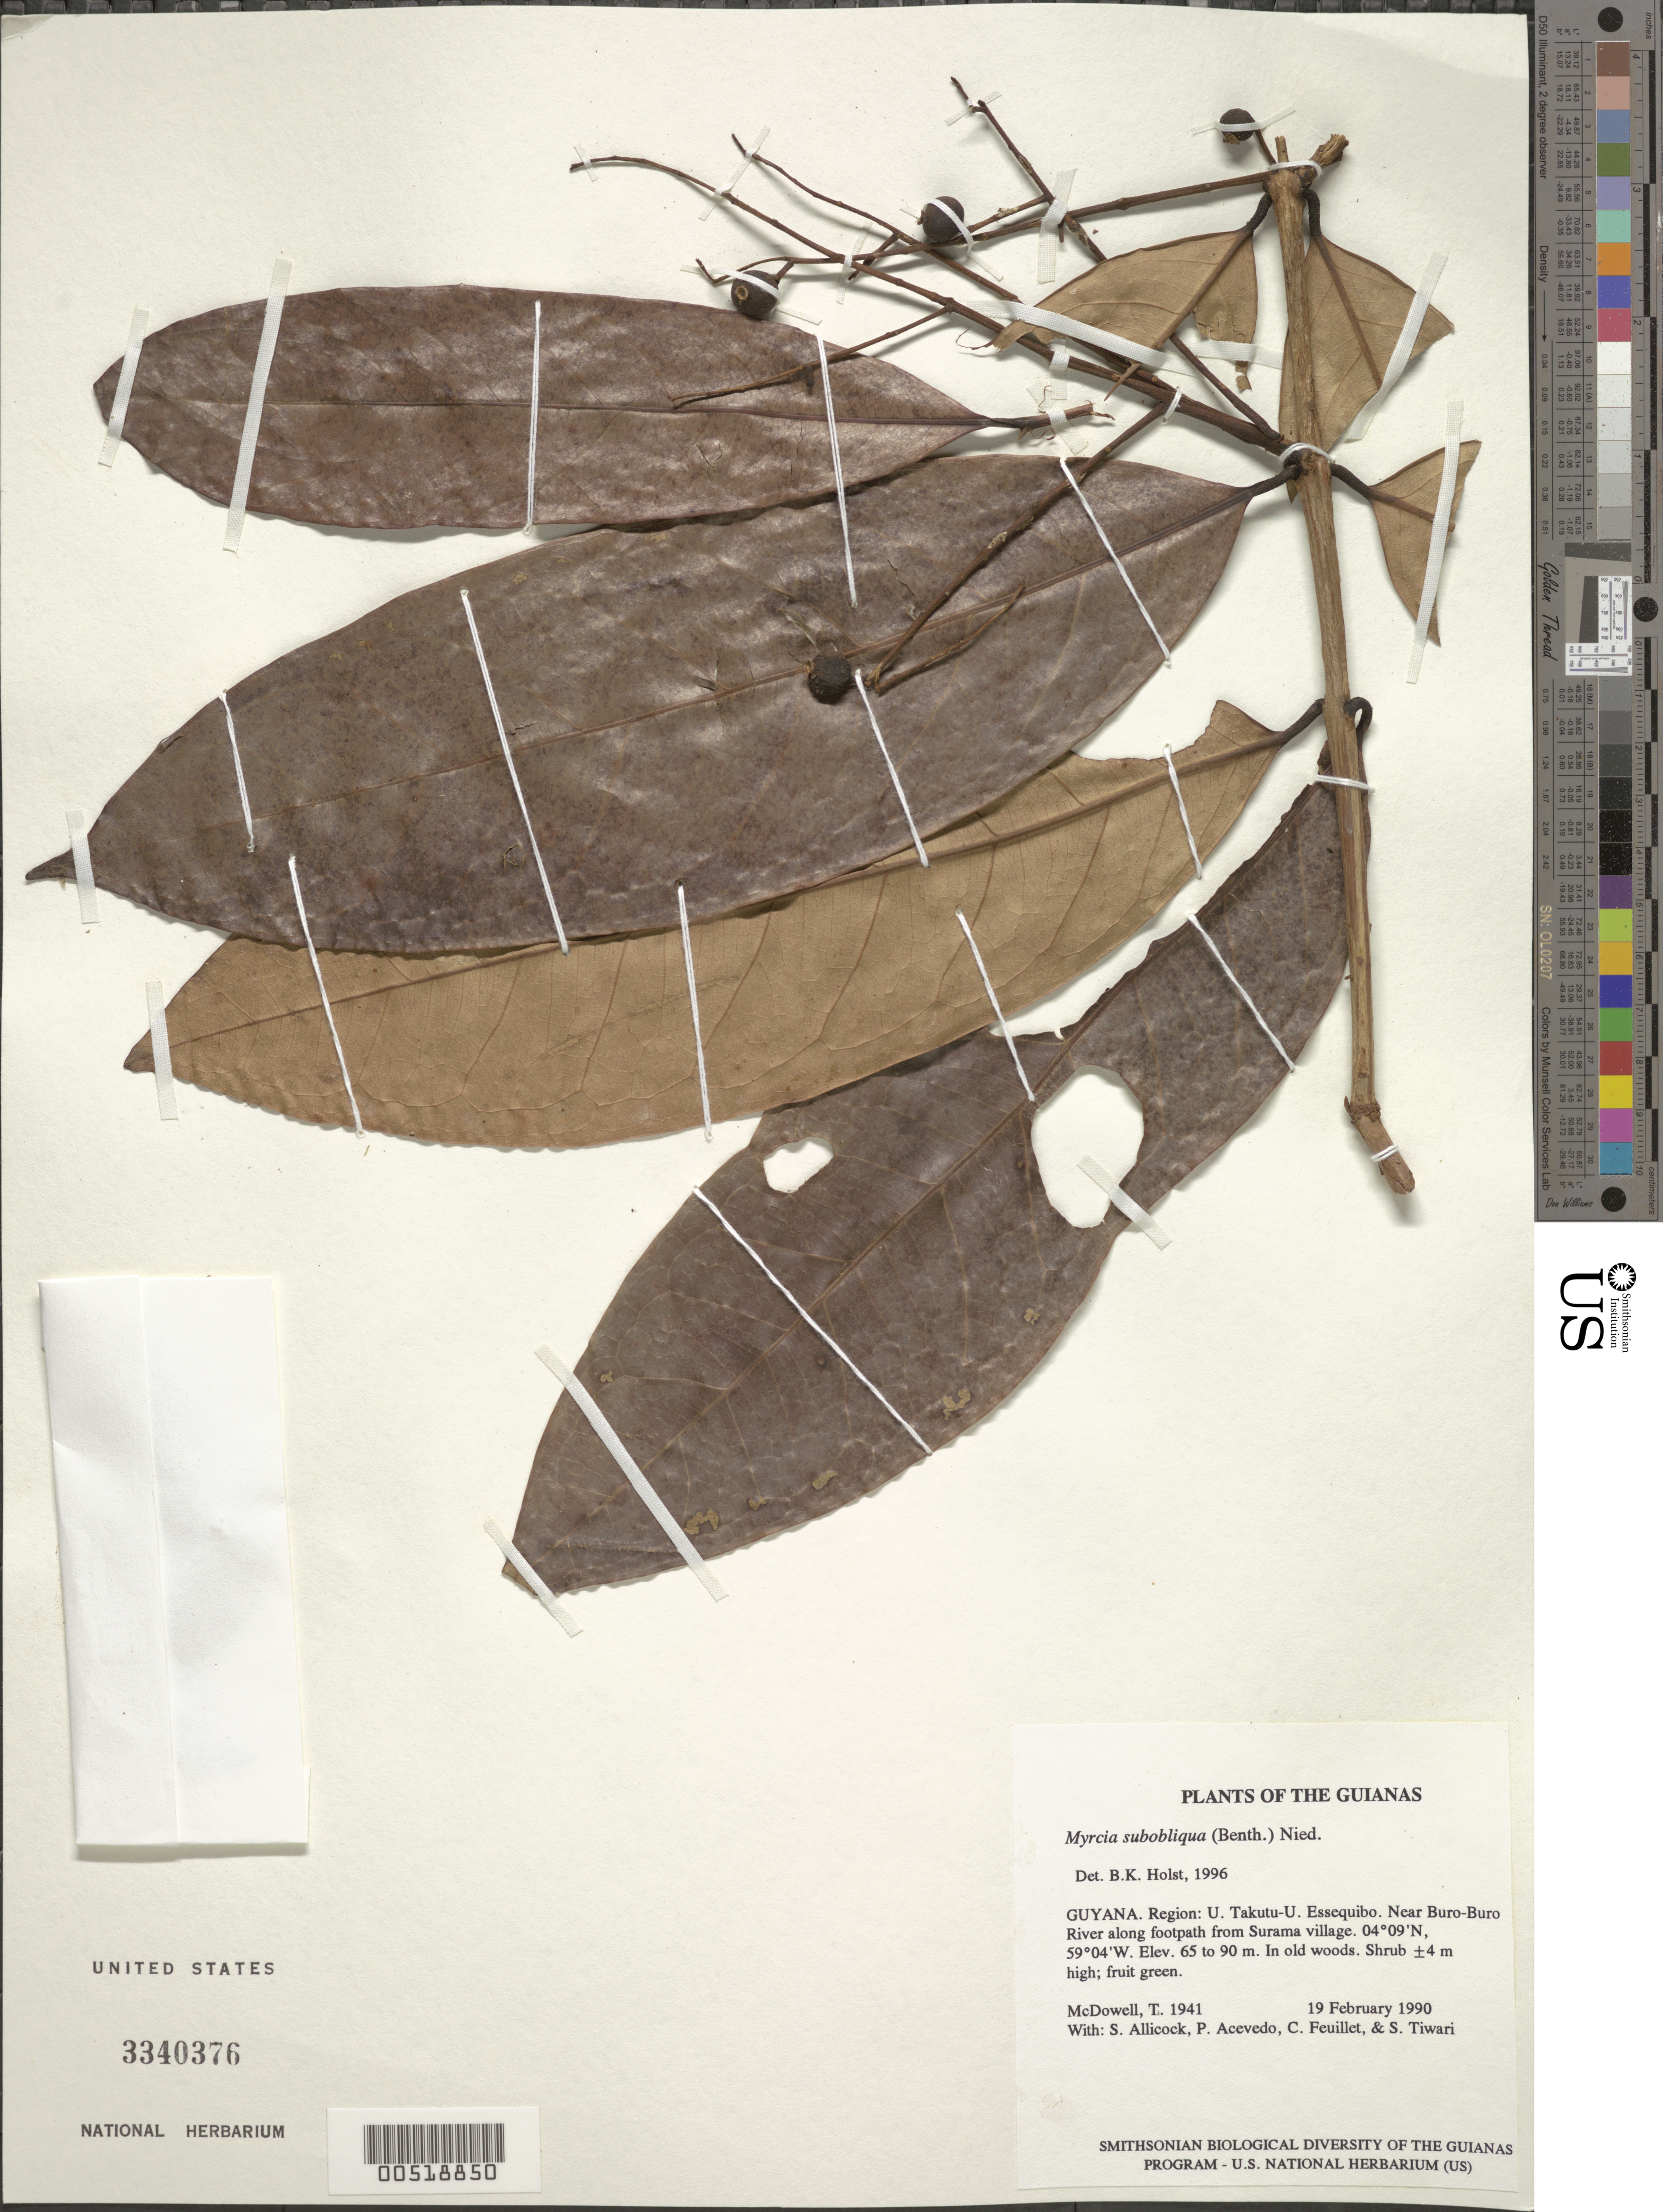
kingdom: Plantae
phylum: Tracheophyta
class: Magnoliopsida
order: Myrtales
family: Myrtaceae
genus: Myrcia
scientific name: Myrcia subobliqua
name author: (Benth.) Neidenzu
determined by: Holst, Bruce K.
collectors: T. McDowell, S. Allicock, P. Acevedo-Rodr., C. Feuillet & S. Tiwari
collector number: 1941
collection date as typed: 19 February 1990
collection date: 1990-02-19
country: Guyana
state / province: U. Takutu-U. Essequibo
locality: Near Buro-Buro River along footpath from Surama Village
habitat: In old woods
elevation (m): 65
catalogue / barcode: US 3340376